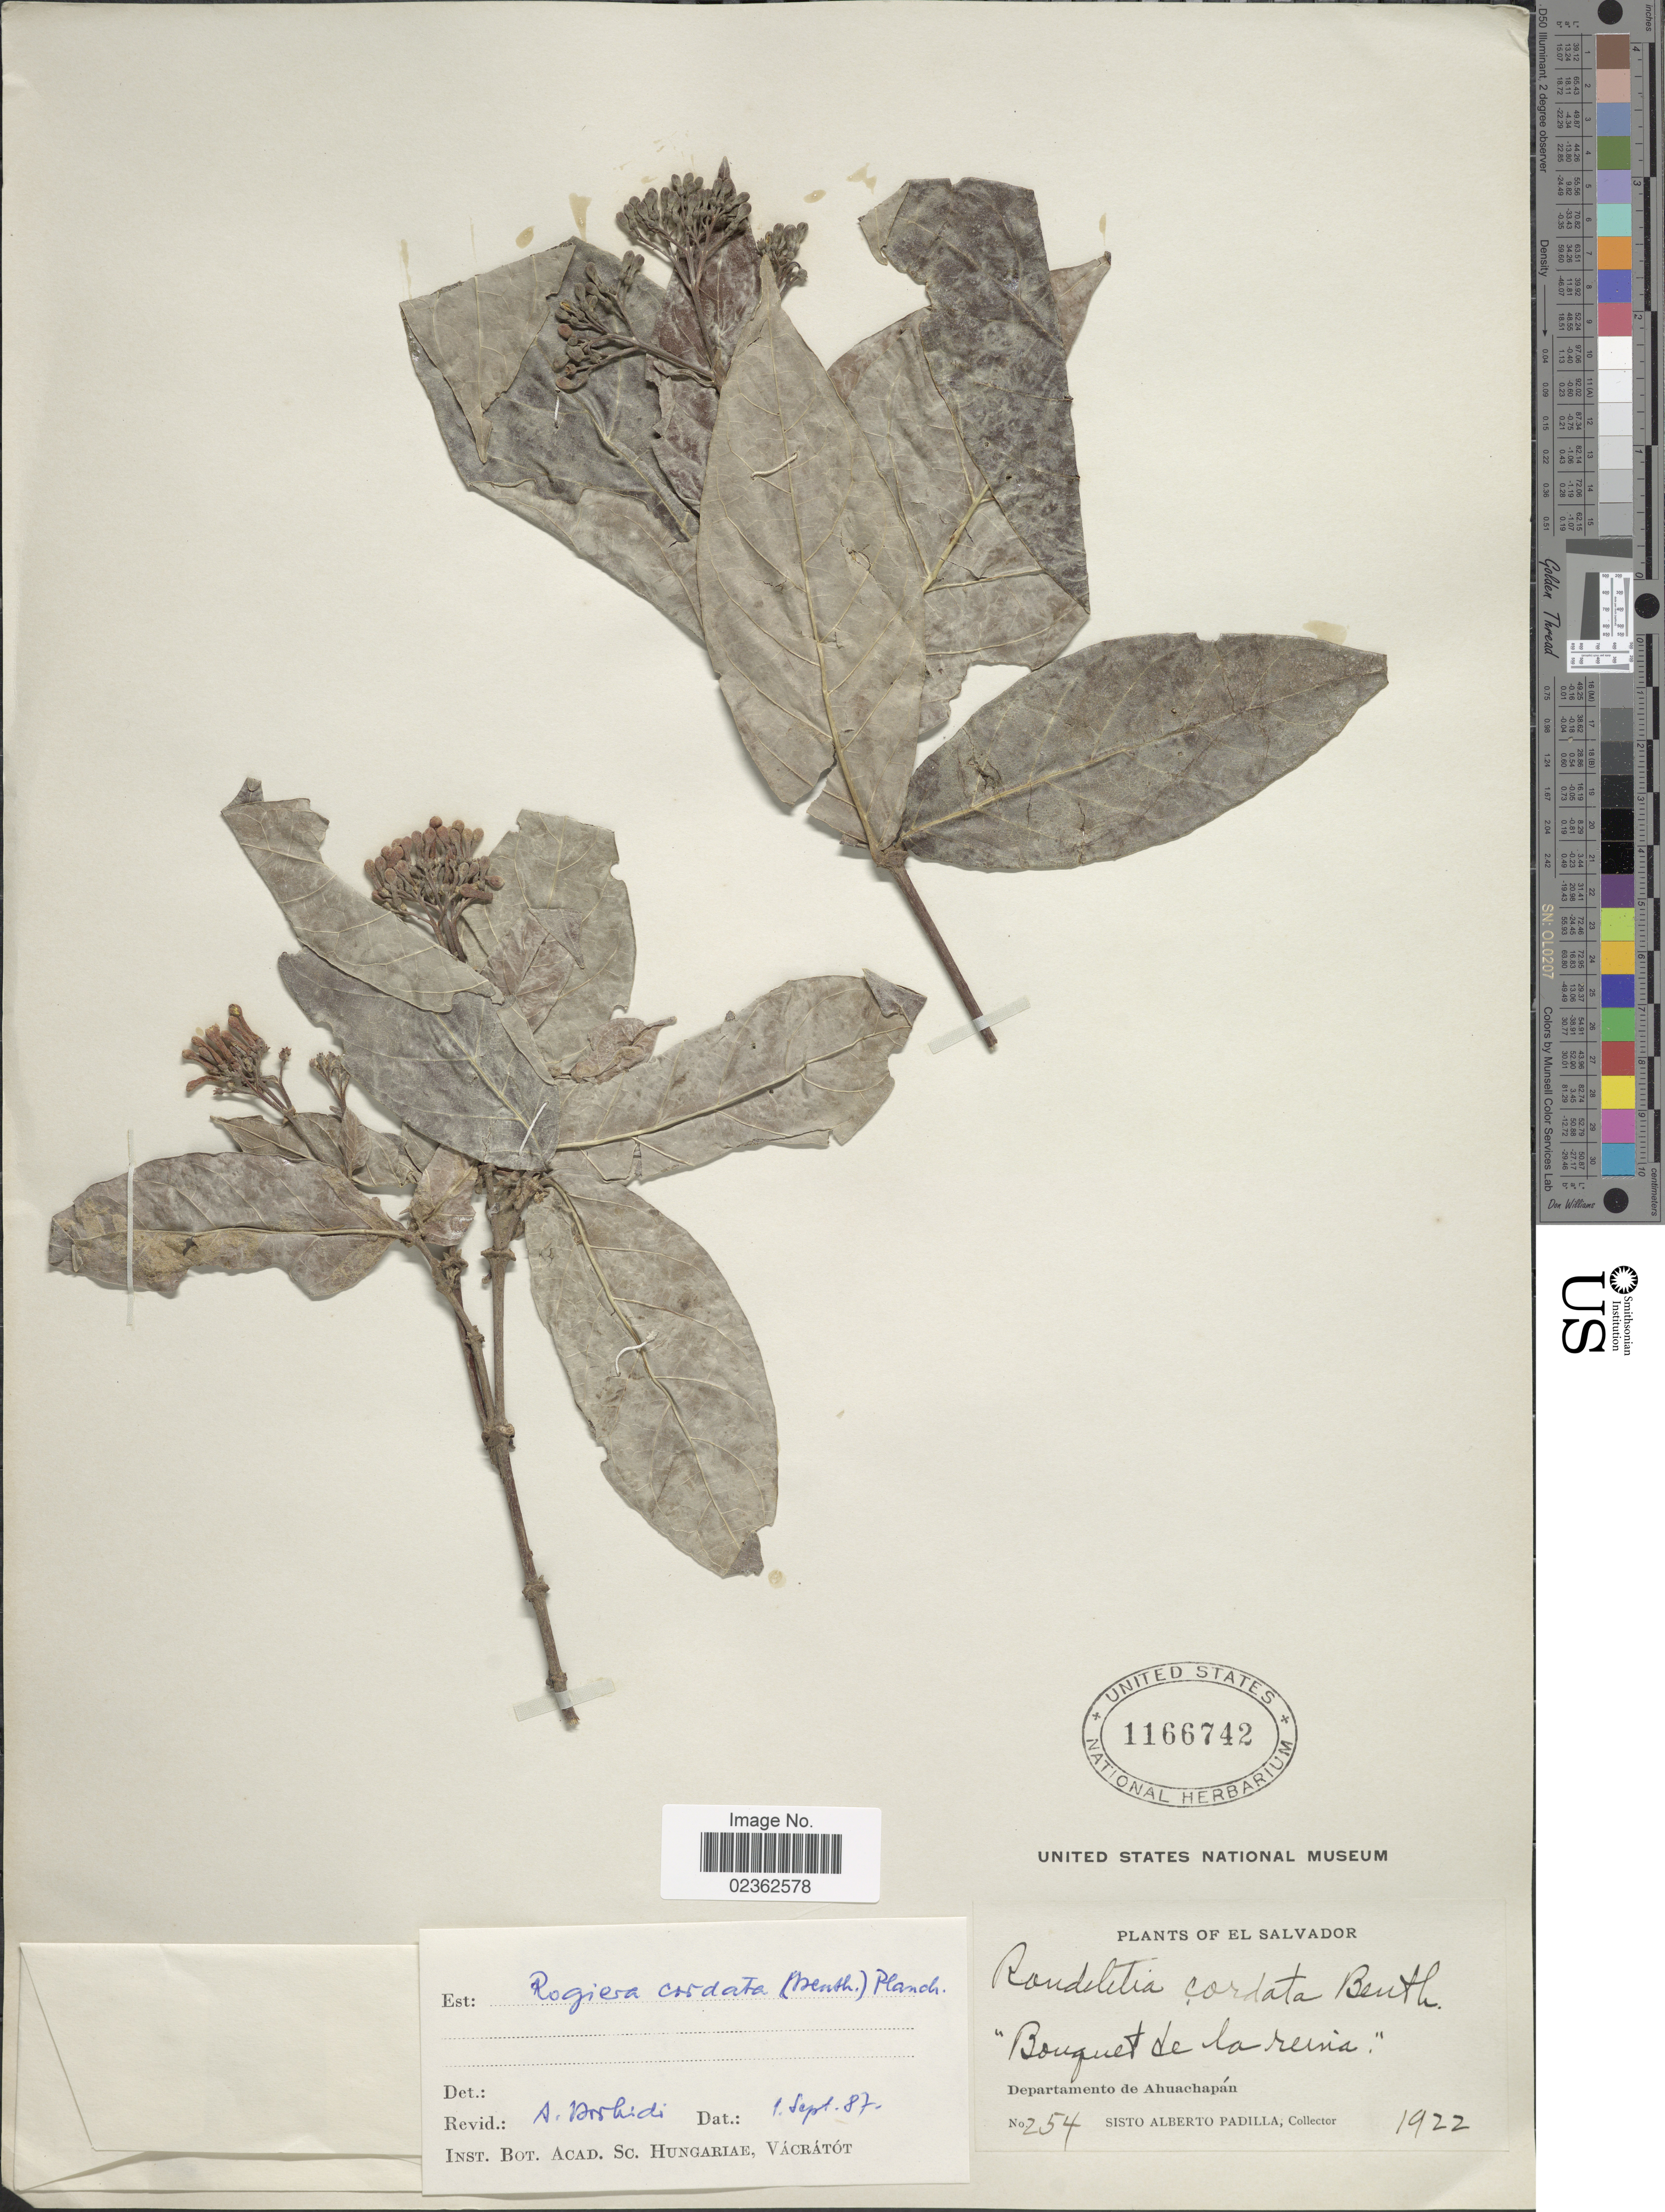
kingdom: Plantae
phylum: Tracheophyta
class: Magnoliopsida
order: Gentianales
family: Rubiaceae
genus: Rogiera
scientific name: Rogiera cordata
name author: (Benth.) Planch.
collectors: S. A. Padilla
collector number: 254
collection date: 1922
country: El Salvador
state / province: Ahuachapan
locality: Bouget de la reina.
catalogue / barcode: US 1166742